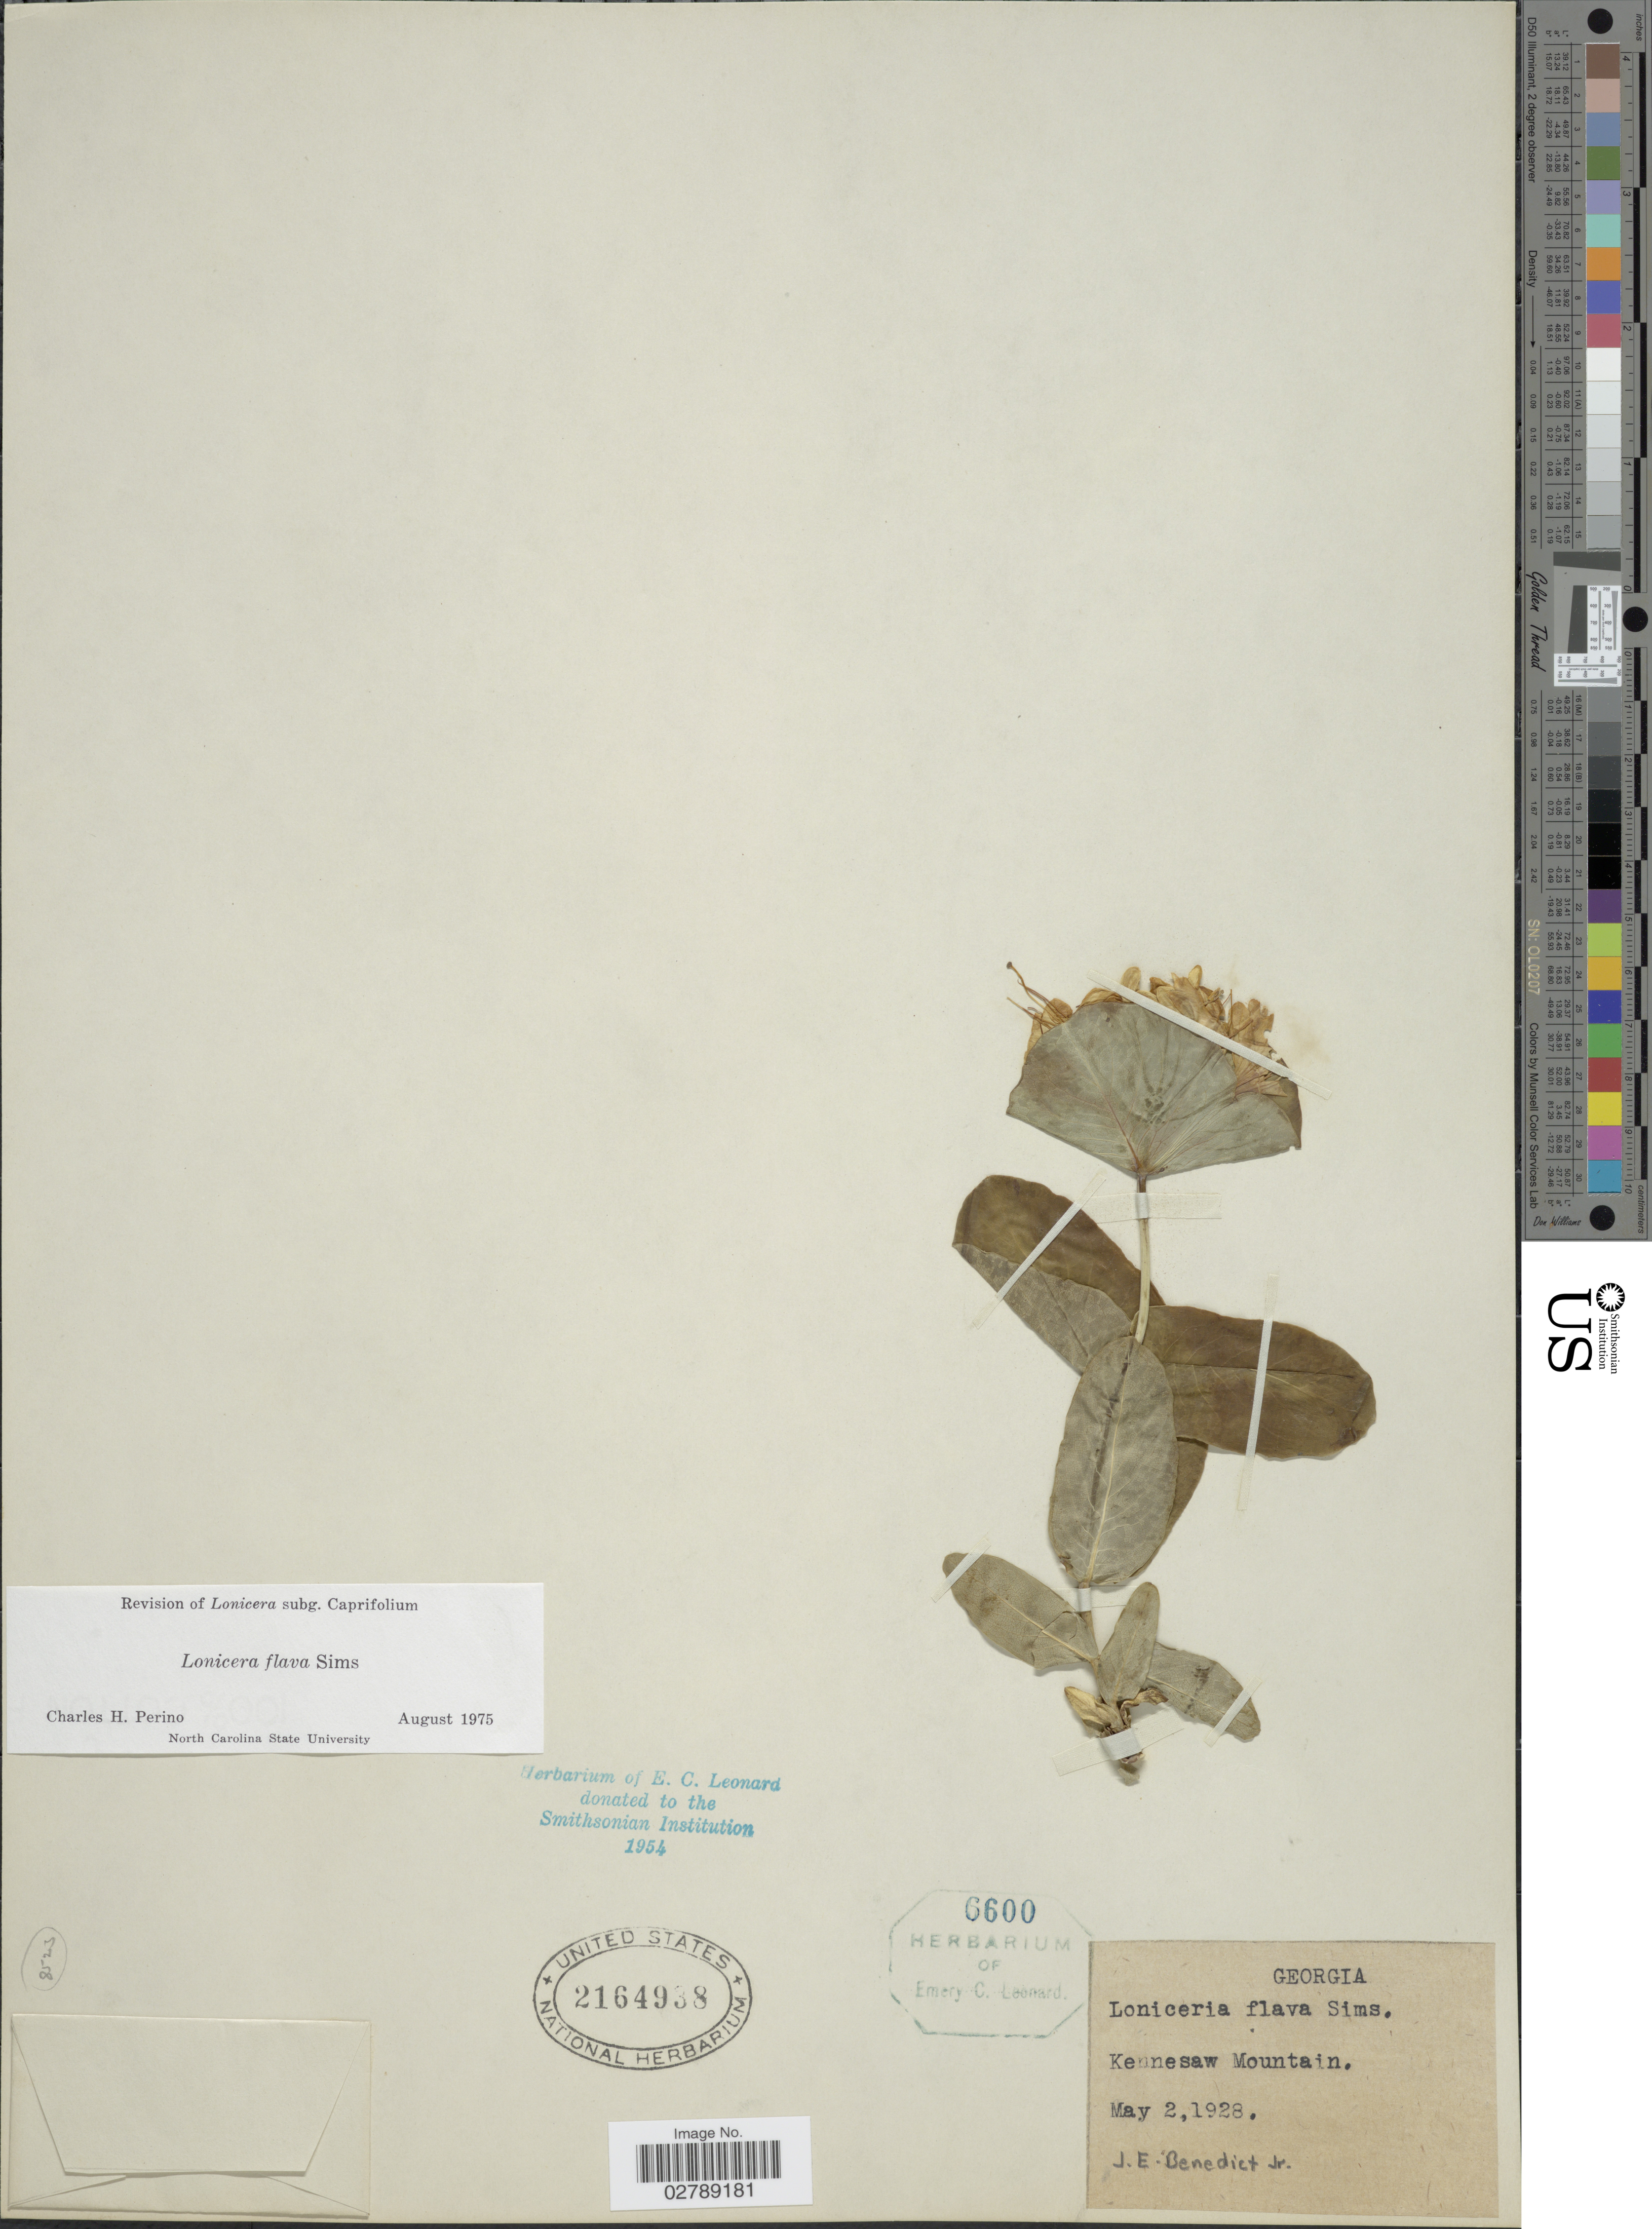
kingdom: Plantae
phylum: Tracheophyta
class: Magnoliopsida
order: Dipsacales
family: Caprifoliaceae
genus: Lonicera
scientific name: Lonicera flava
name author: Sims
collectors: J. Benedict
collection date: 1928-05-02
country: United States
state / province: Georgia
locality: Kennesaw Mountain.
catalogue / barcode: US 2164938